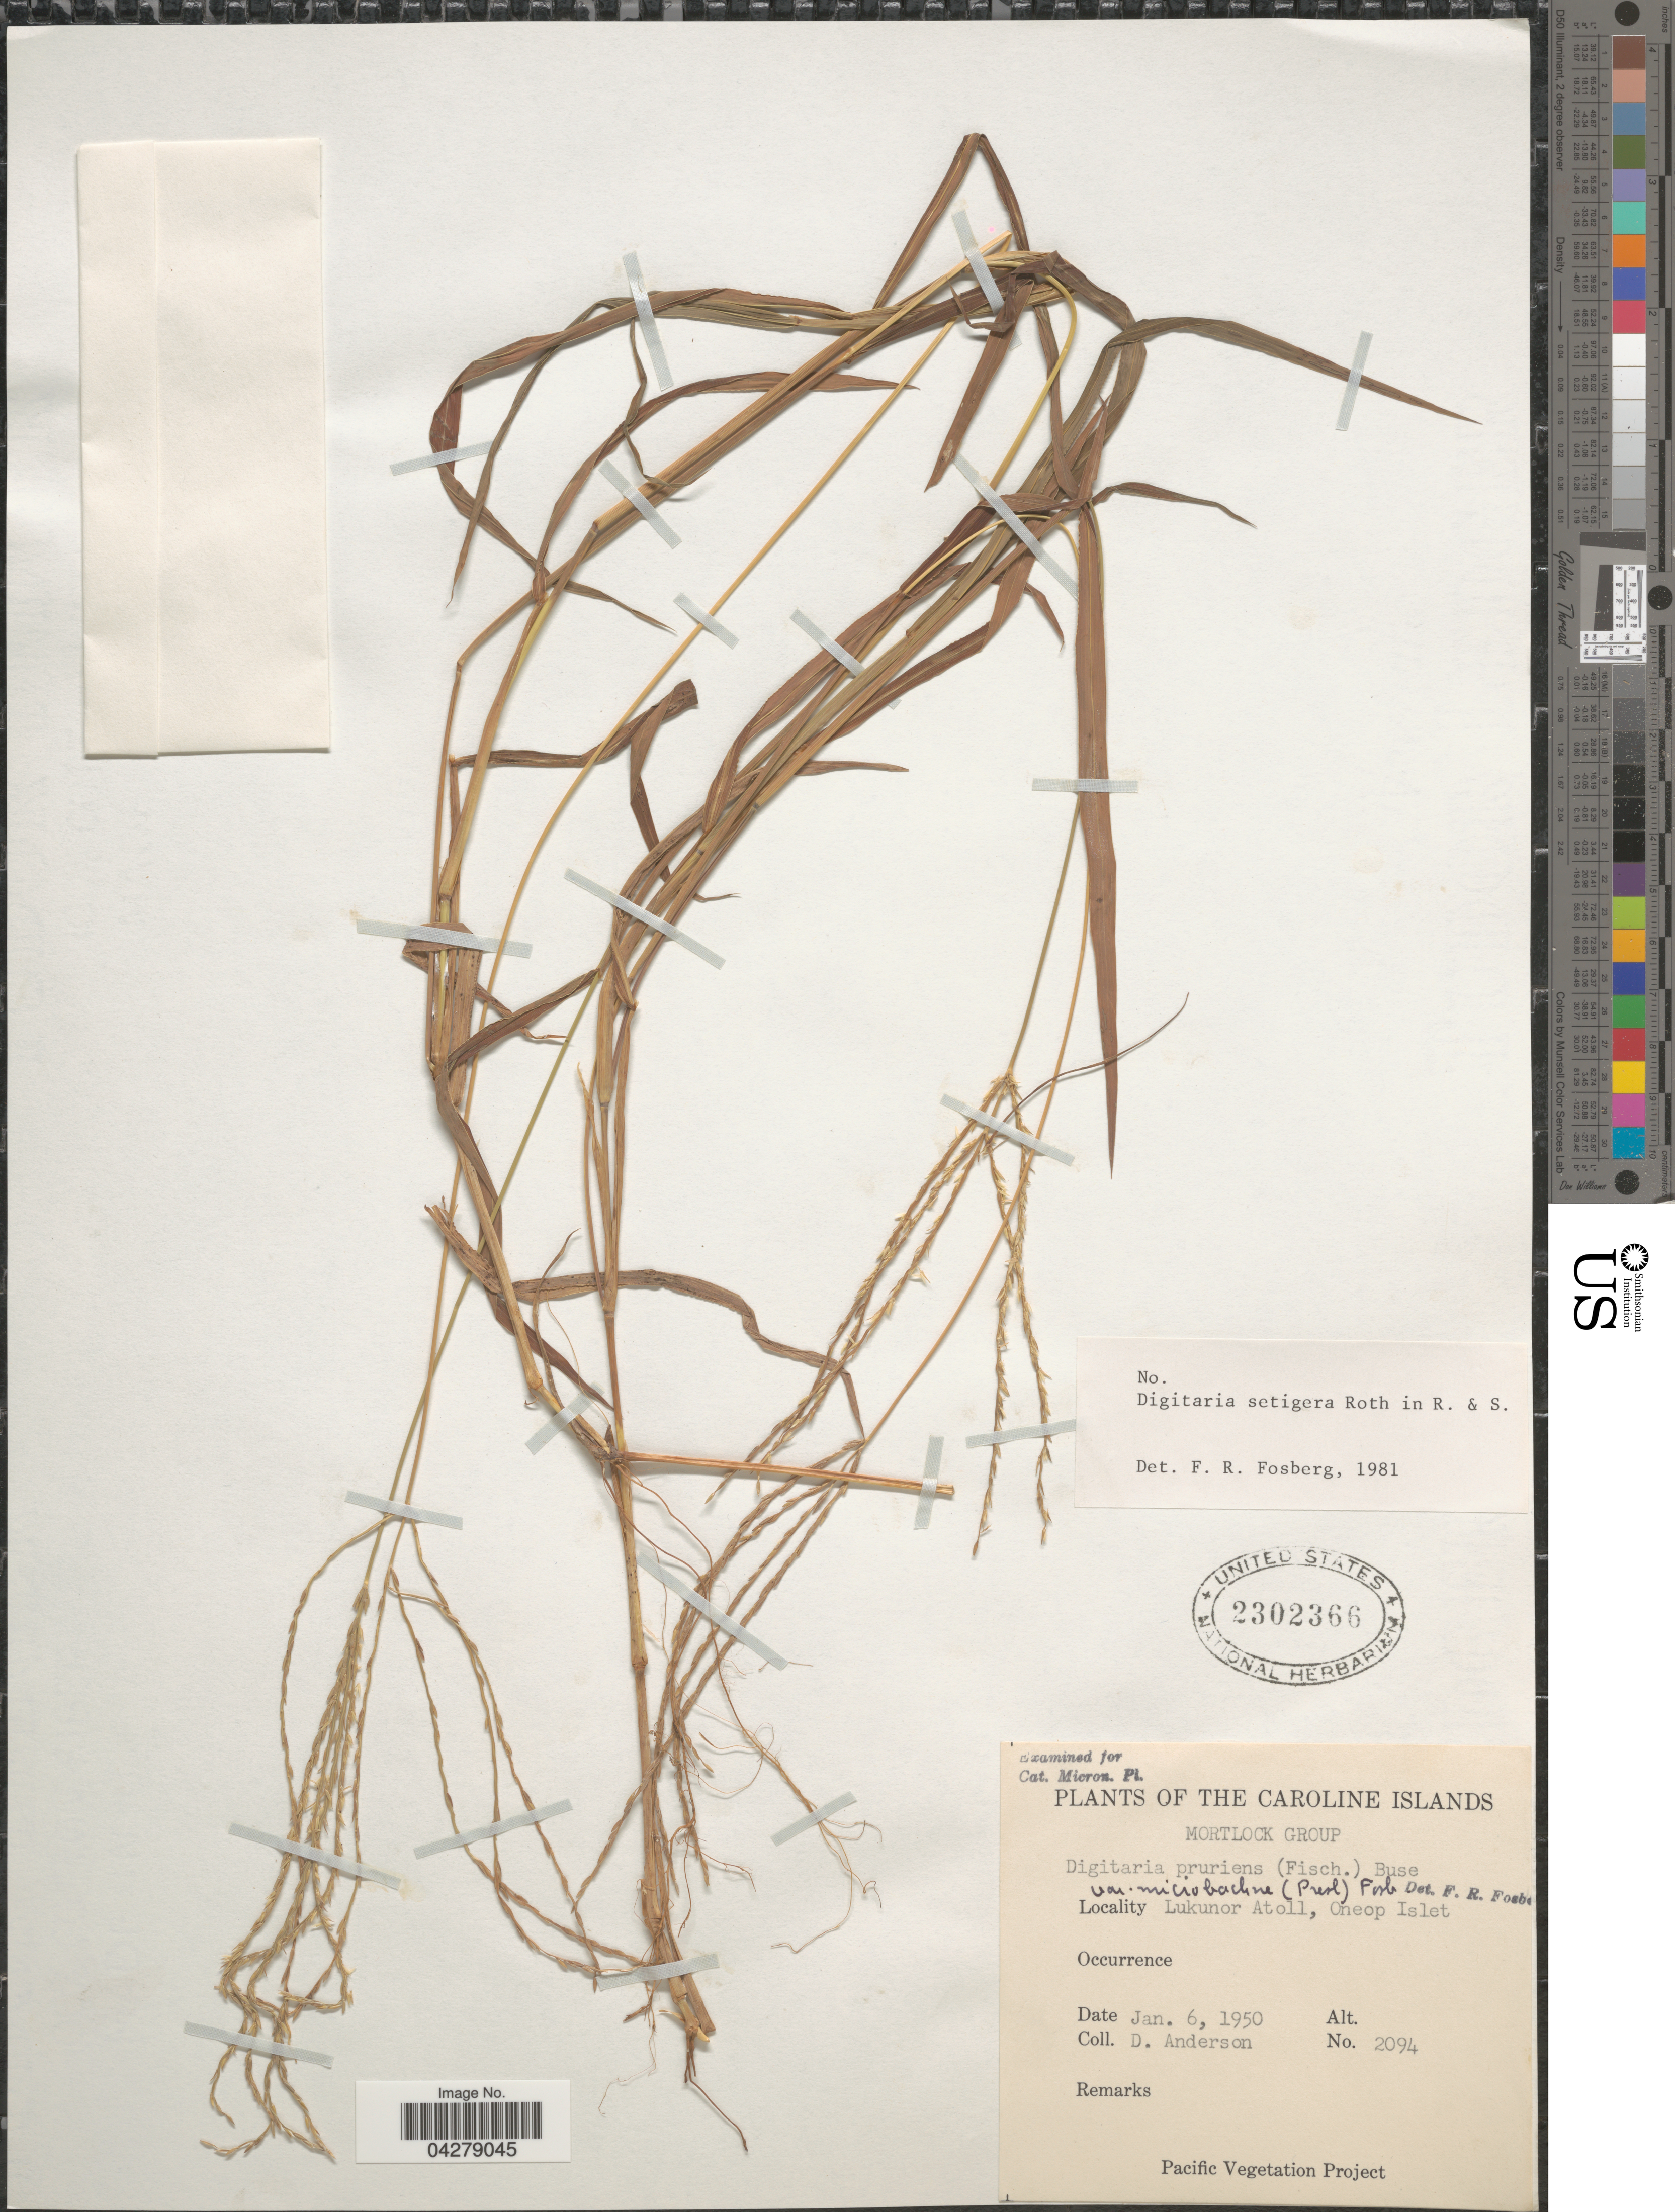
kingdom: Plantae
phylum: Tracheophyta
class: Liliopsida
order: Poales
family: Poaceae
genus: Digitaria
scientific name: Digitaria setigera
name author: Roth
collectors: D. Anderson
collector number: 2094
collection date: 1950-01-06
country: Micronesia, Federated States of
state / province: Truk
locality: The Catoline Islands. Mortlock Group. Lukunor Atoll, Oneop Islet.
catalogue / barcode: US 2302366